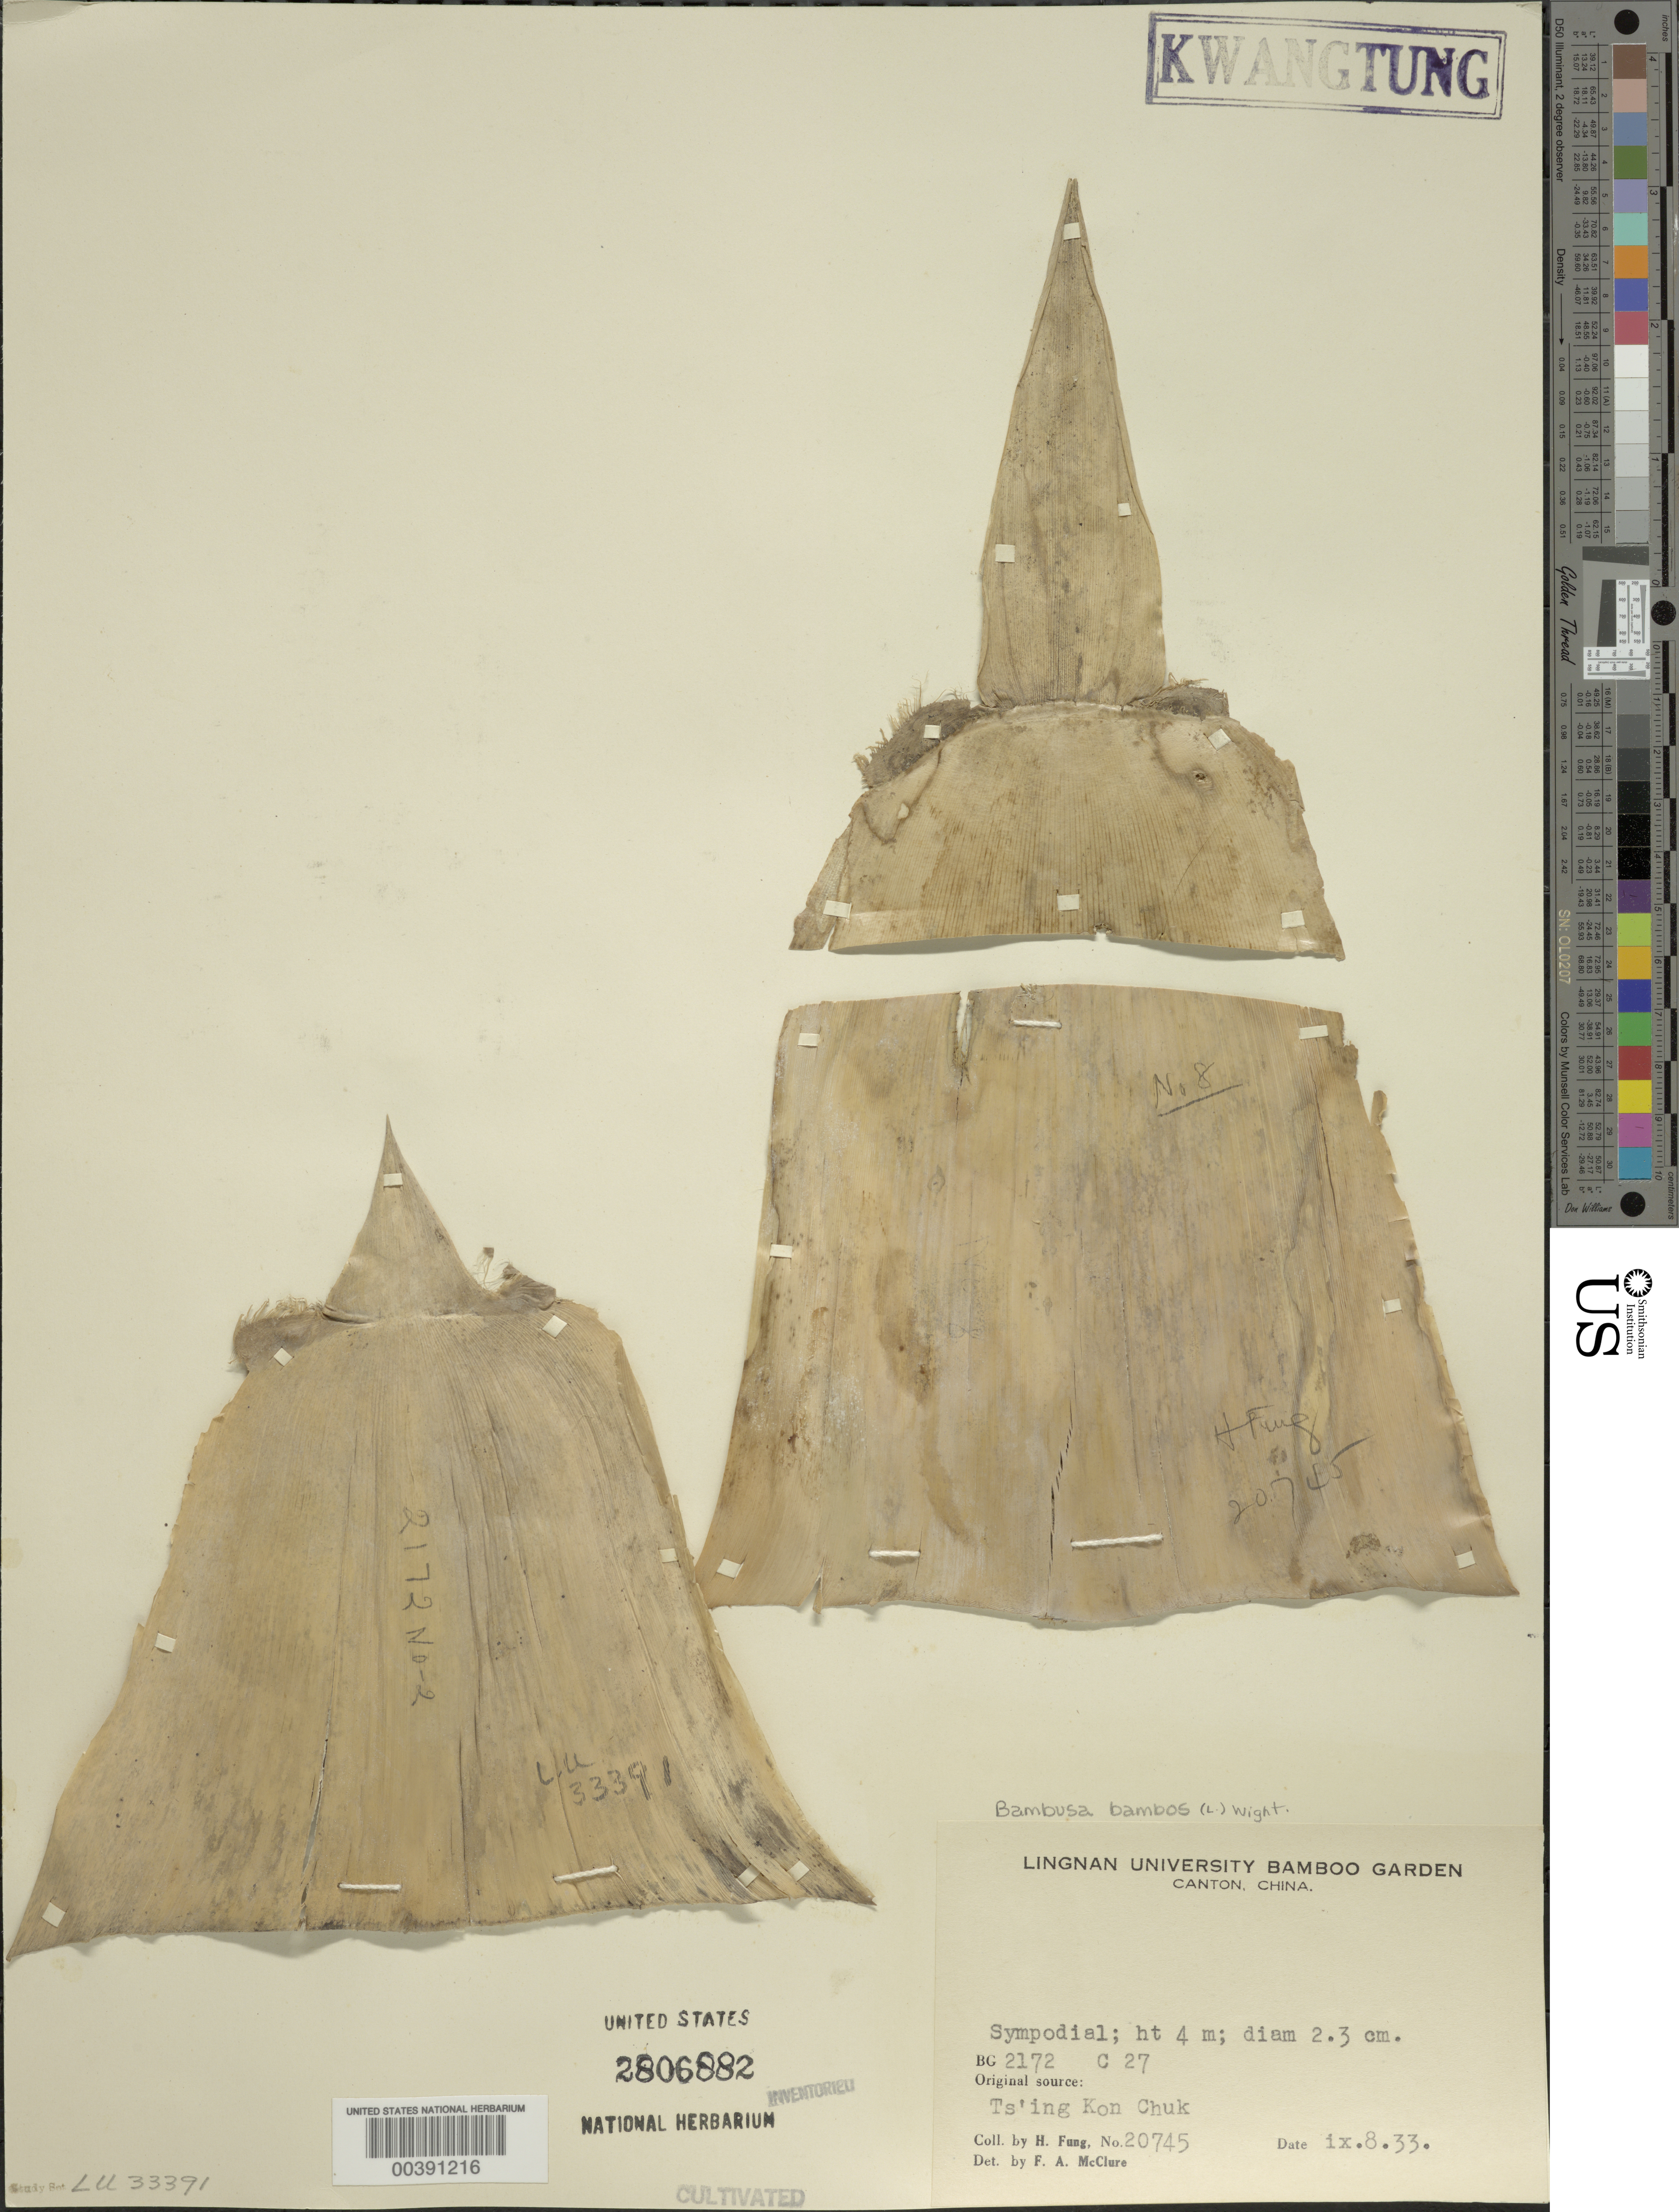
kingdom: Plantae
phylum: Tracheophyta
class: Liliopsida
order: Poales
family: Poaceae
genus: Bambusa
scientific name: Bambusa bambos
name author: (L.) Voss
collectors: H. L. Fung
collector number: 20745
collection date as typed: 08 Sep 1933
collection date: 1933-09-08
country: China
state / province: Guangdong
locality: Ts'ing kon chuk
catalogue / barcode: US 2806882